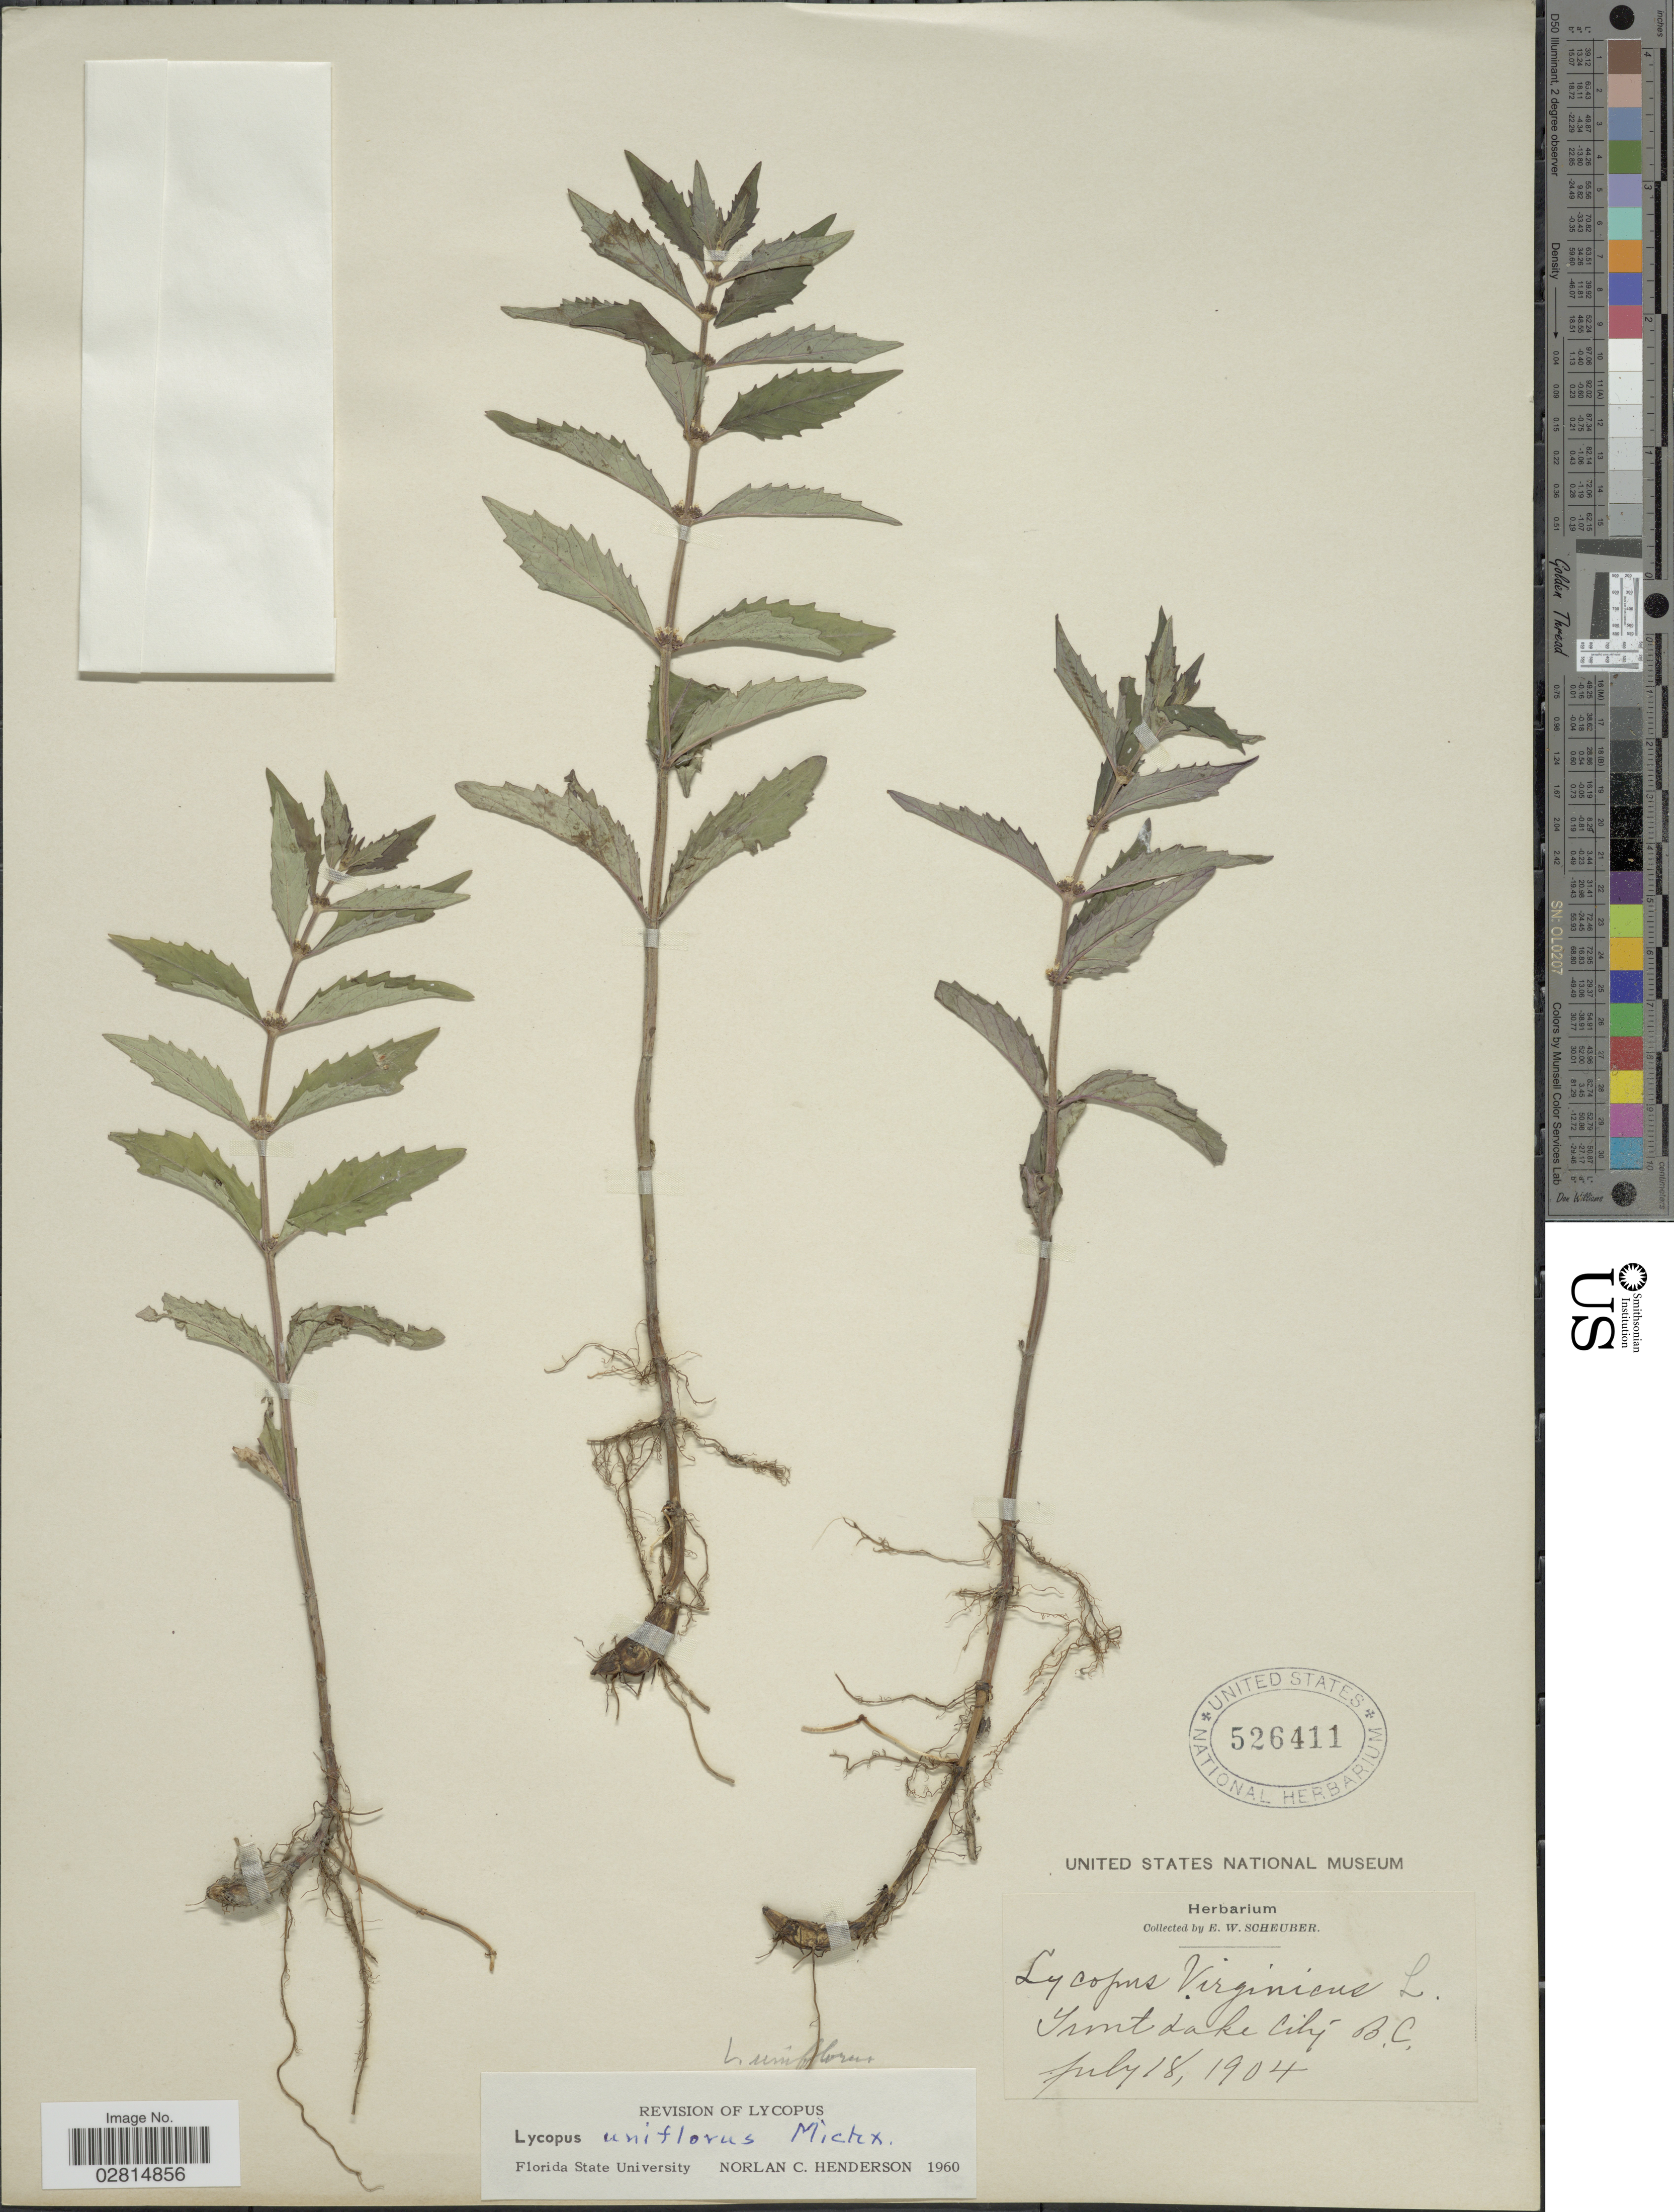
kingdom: Plantae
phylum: Tracheophyta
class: Magnoliopsida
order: Lamiales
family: Lamiaceae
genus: Lycopus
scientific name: Lycopus uniflorus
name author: Michx.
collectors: E. Scheuber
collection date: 1904-07-18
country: Canada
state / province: British Columbia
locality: Trout Lake City, B.C.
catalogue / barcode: US 526411